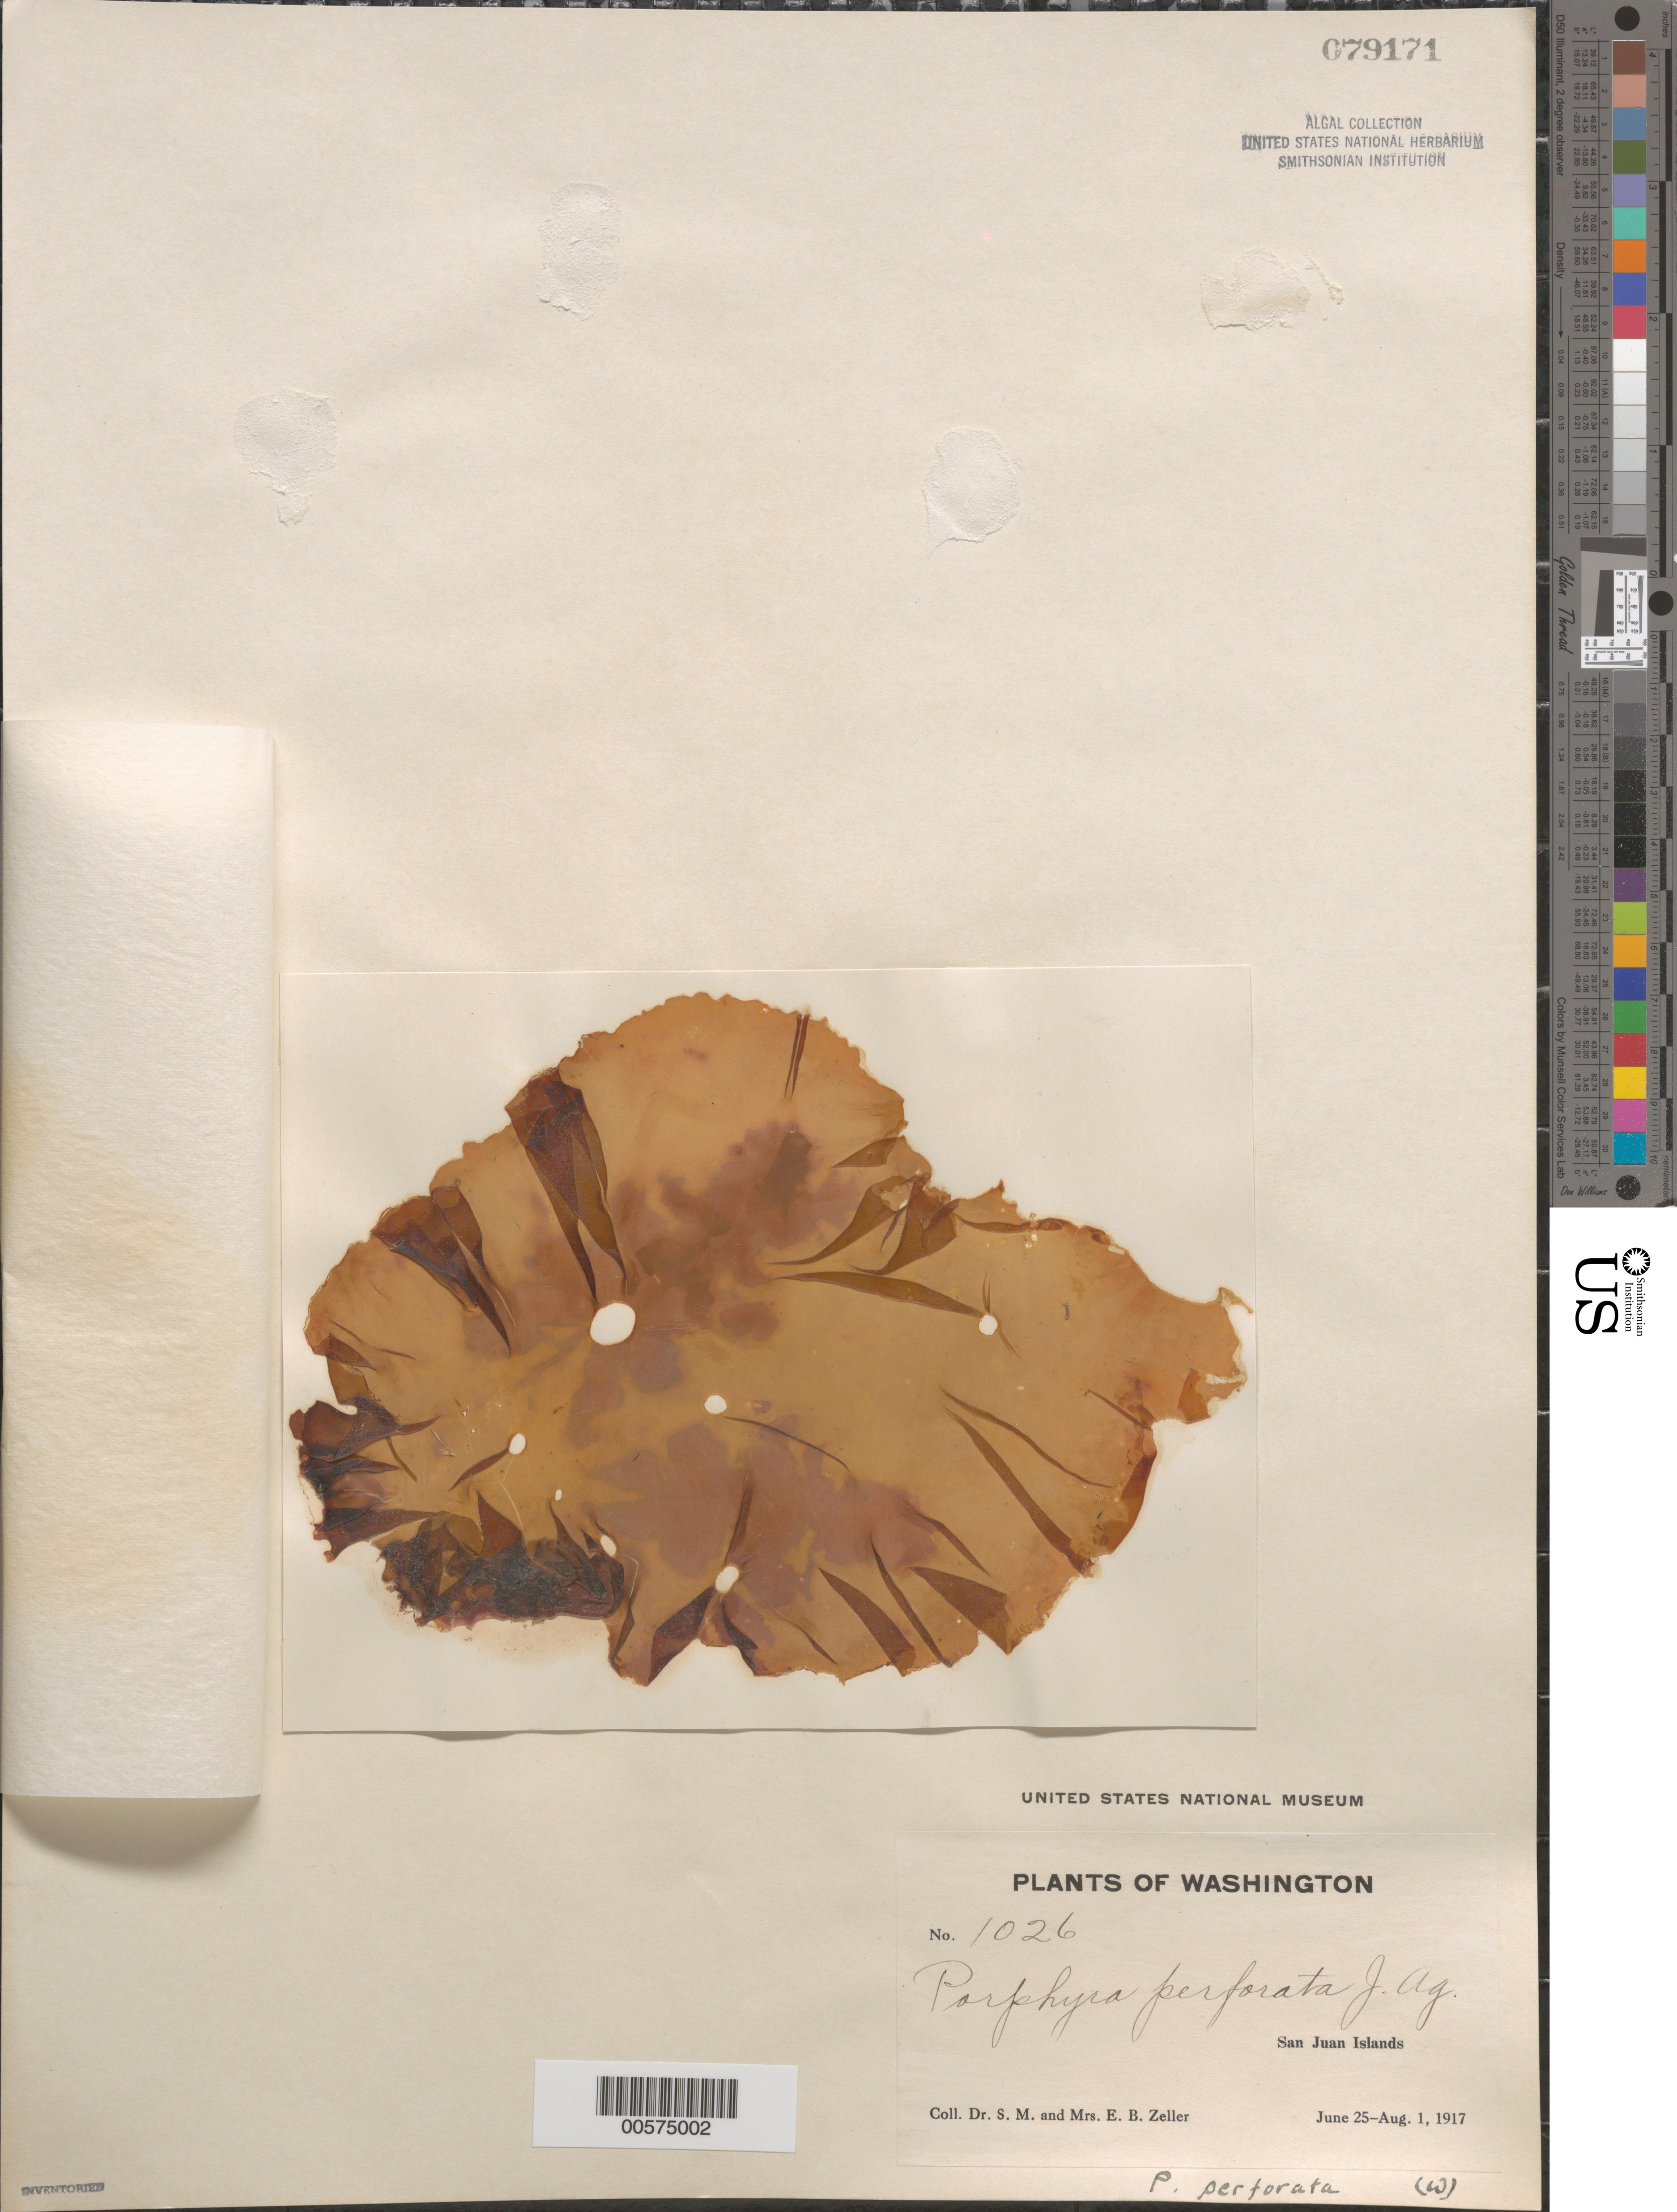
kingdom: Plantae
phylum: Rhodophyta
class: Bangiophyceae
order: Bangiales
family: Bangiaceae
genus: Pyropia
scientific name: Pyropia perforata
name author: (J. Agardh) S.C. Lindstrom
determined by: Algae name updating Project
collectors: S. Zeller & E. Zeller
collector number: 1026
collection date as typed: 25 Jun 1917 to 01 Aug 1917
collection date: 1917-06-25/1917-08-01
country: United States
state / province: Washington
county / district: San Juan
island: San Juan Islands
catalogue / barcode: US 79171